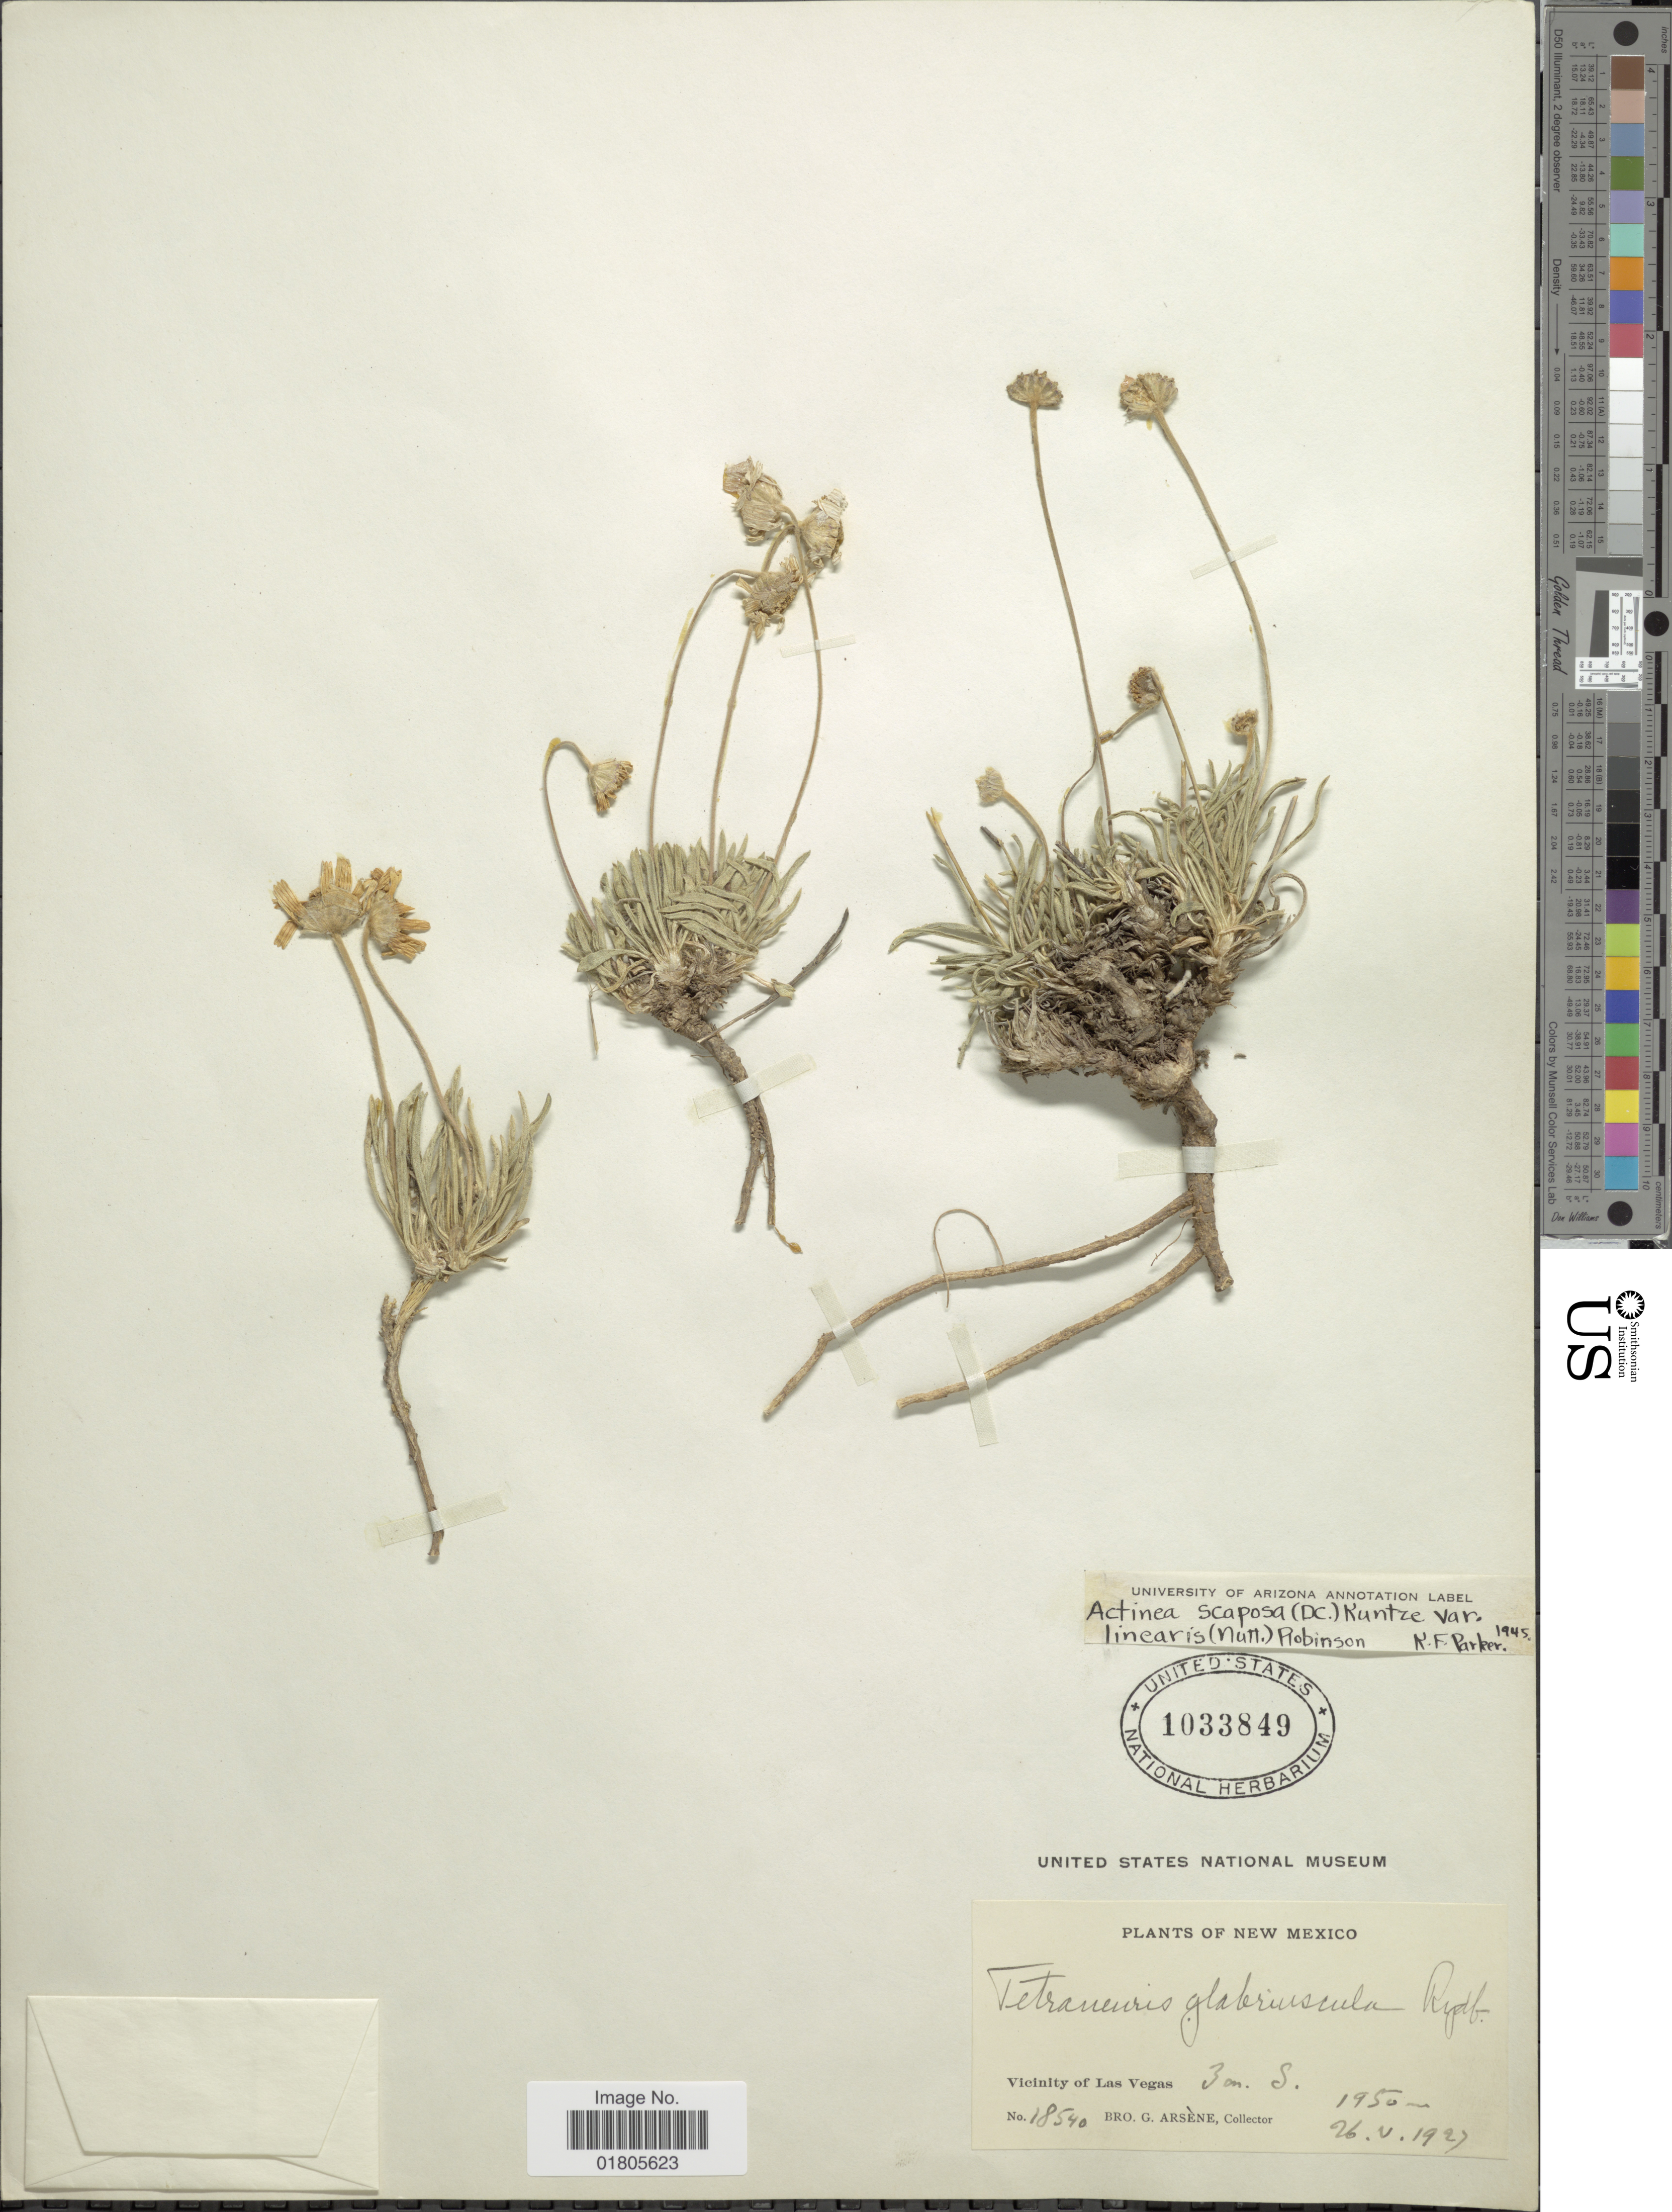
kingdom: Plantae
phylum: Tracheophyta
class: Magnoliopsida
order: Asterales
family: Asteraceae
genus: Actinea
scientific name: Actinea scaposa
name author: (DC.) Kuntze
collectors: Bro. G. Arsène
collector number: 18540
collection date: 1927-05-26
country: United States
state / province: New Mexico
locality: Vicinity of Las Vegas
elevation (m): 1950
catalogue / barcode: US 1033849